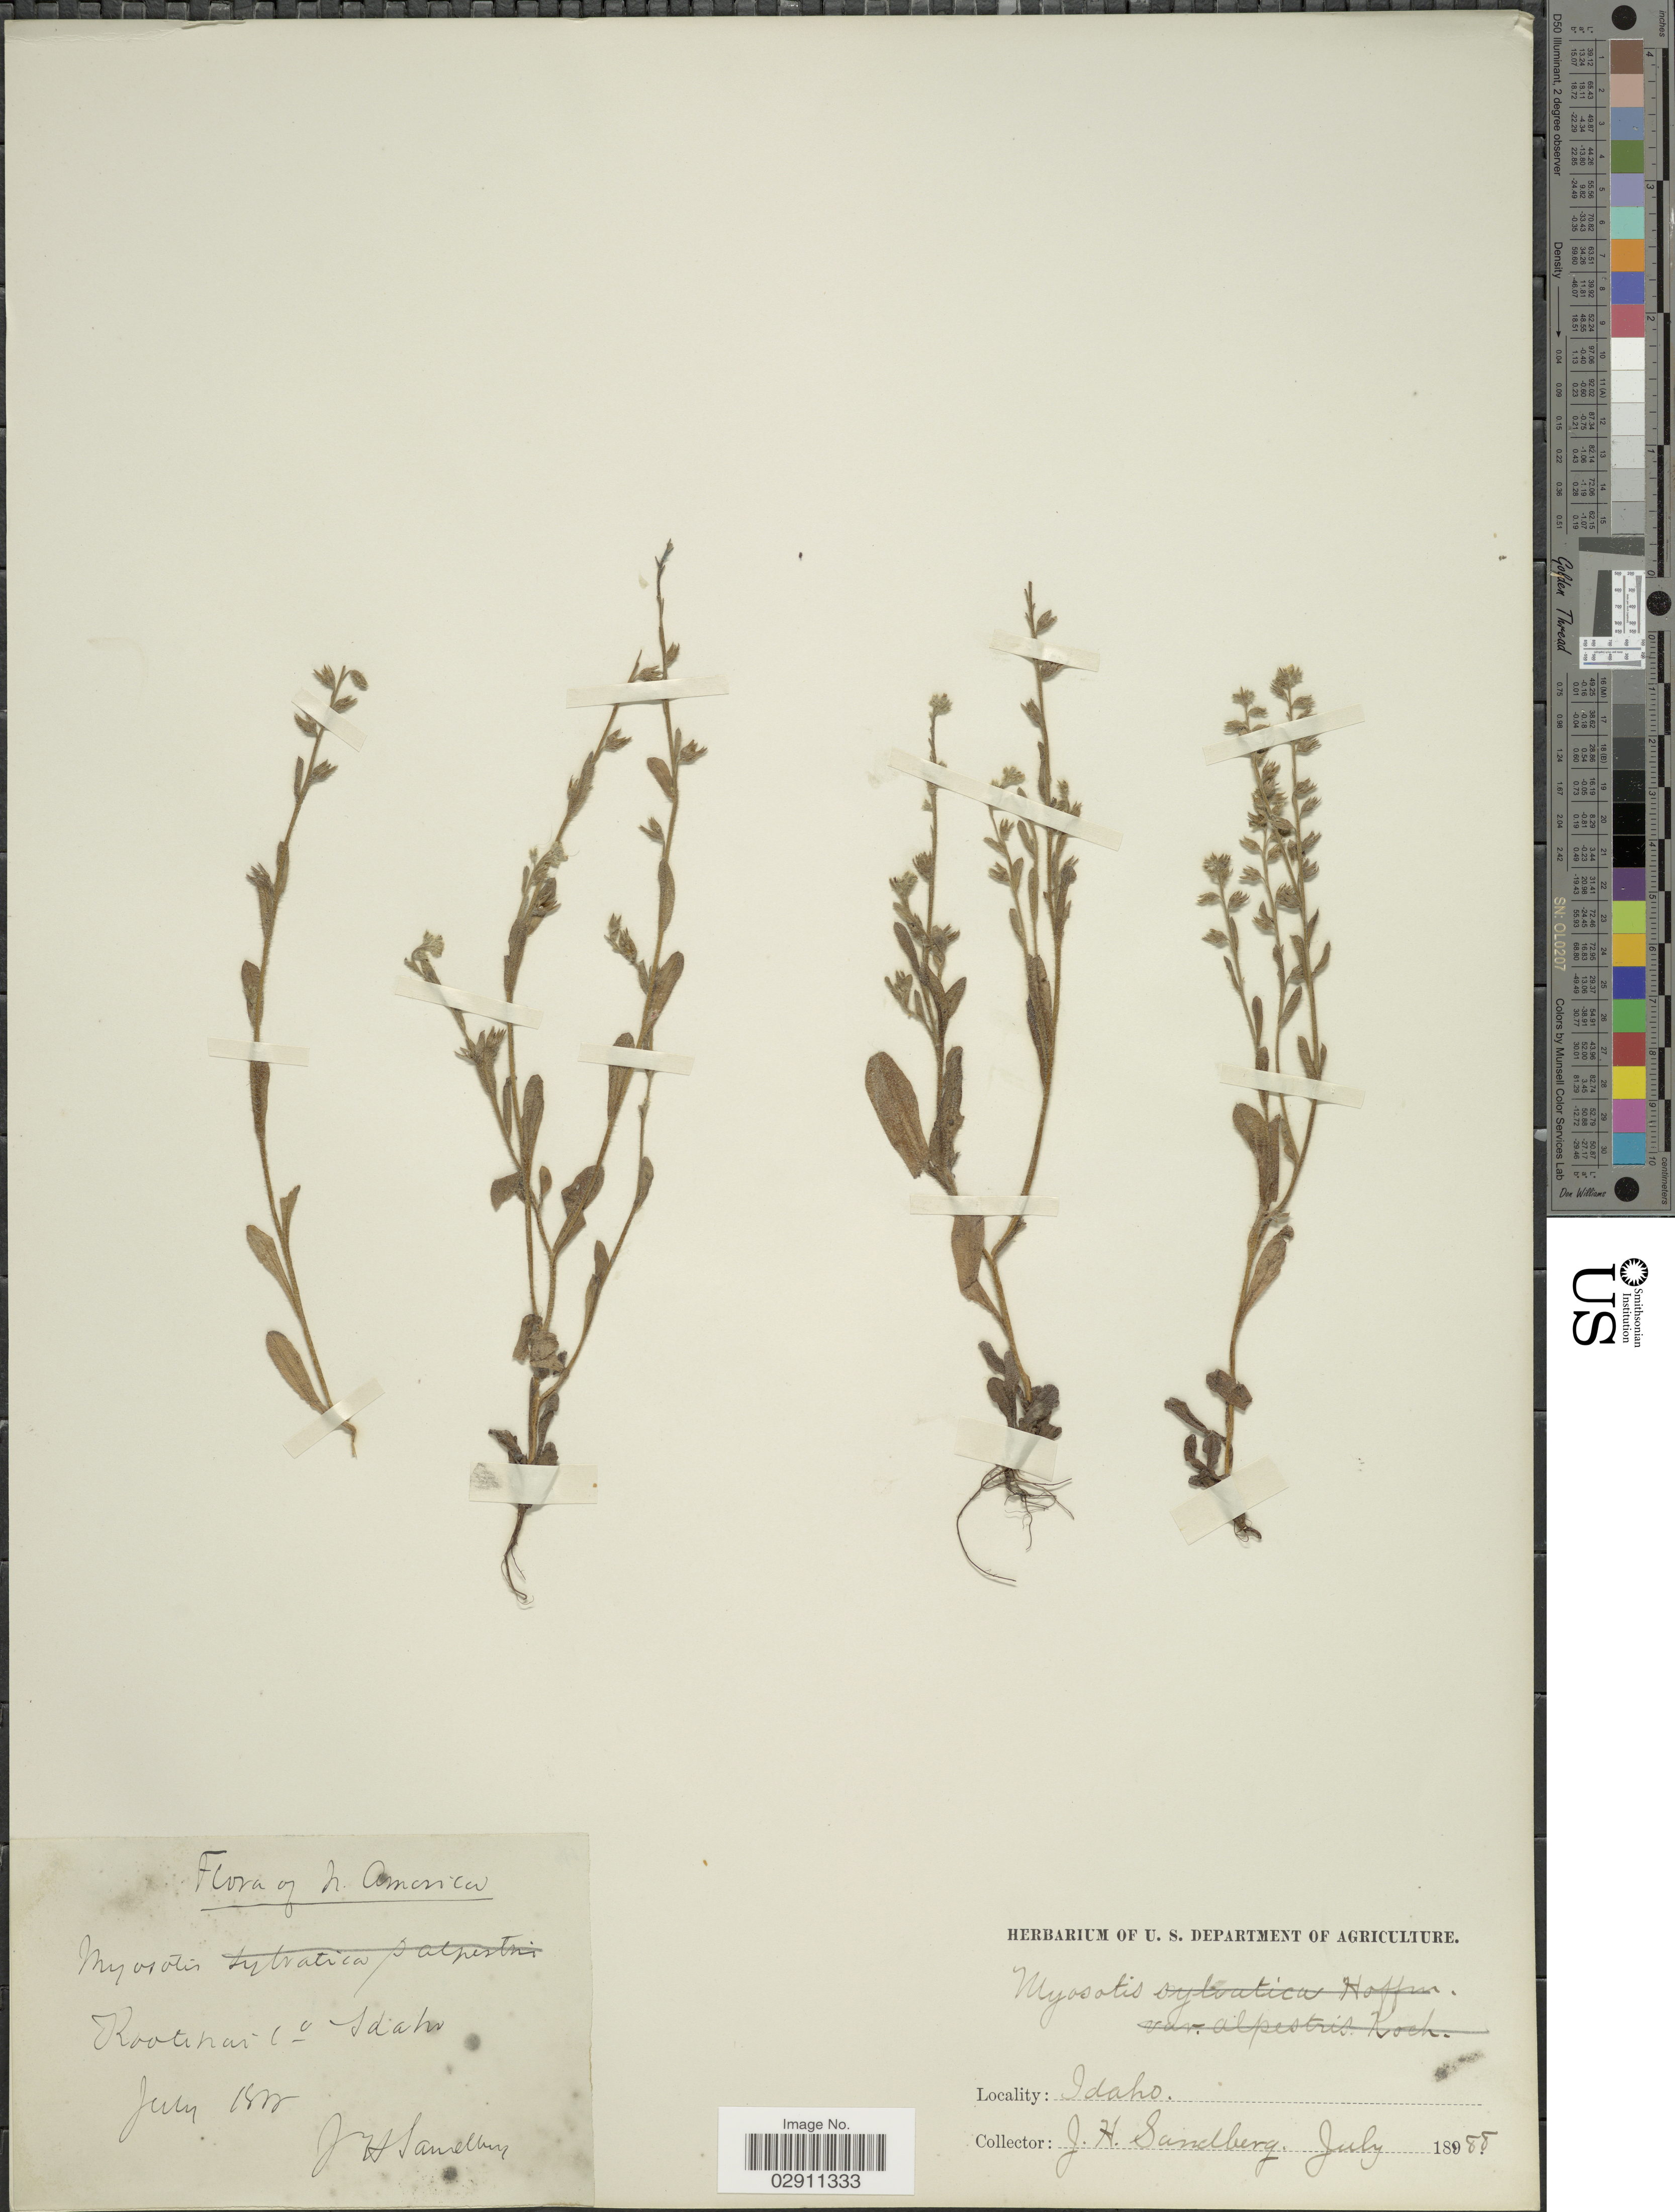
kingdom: Plantae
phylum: Tracheophyta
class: Magnoliopsida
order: Boraginales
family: Boraginaceae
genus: Myosotis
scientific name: Myosotis verna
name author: Nutt.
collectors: J. H. Sandberg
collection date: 1888-07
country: United States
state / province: Idaho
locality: Kootenai Co.